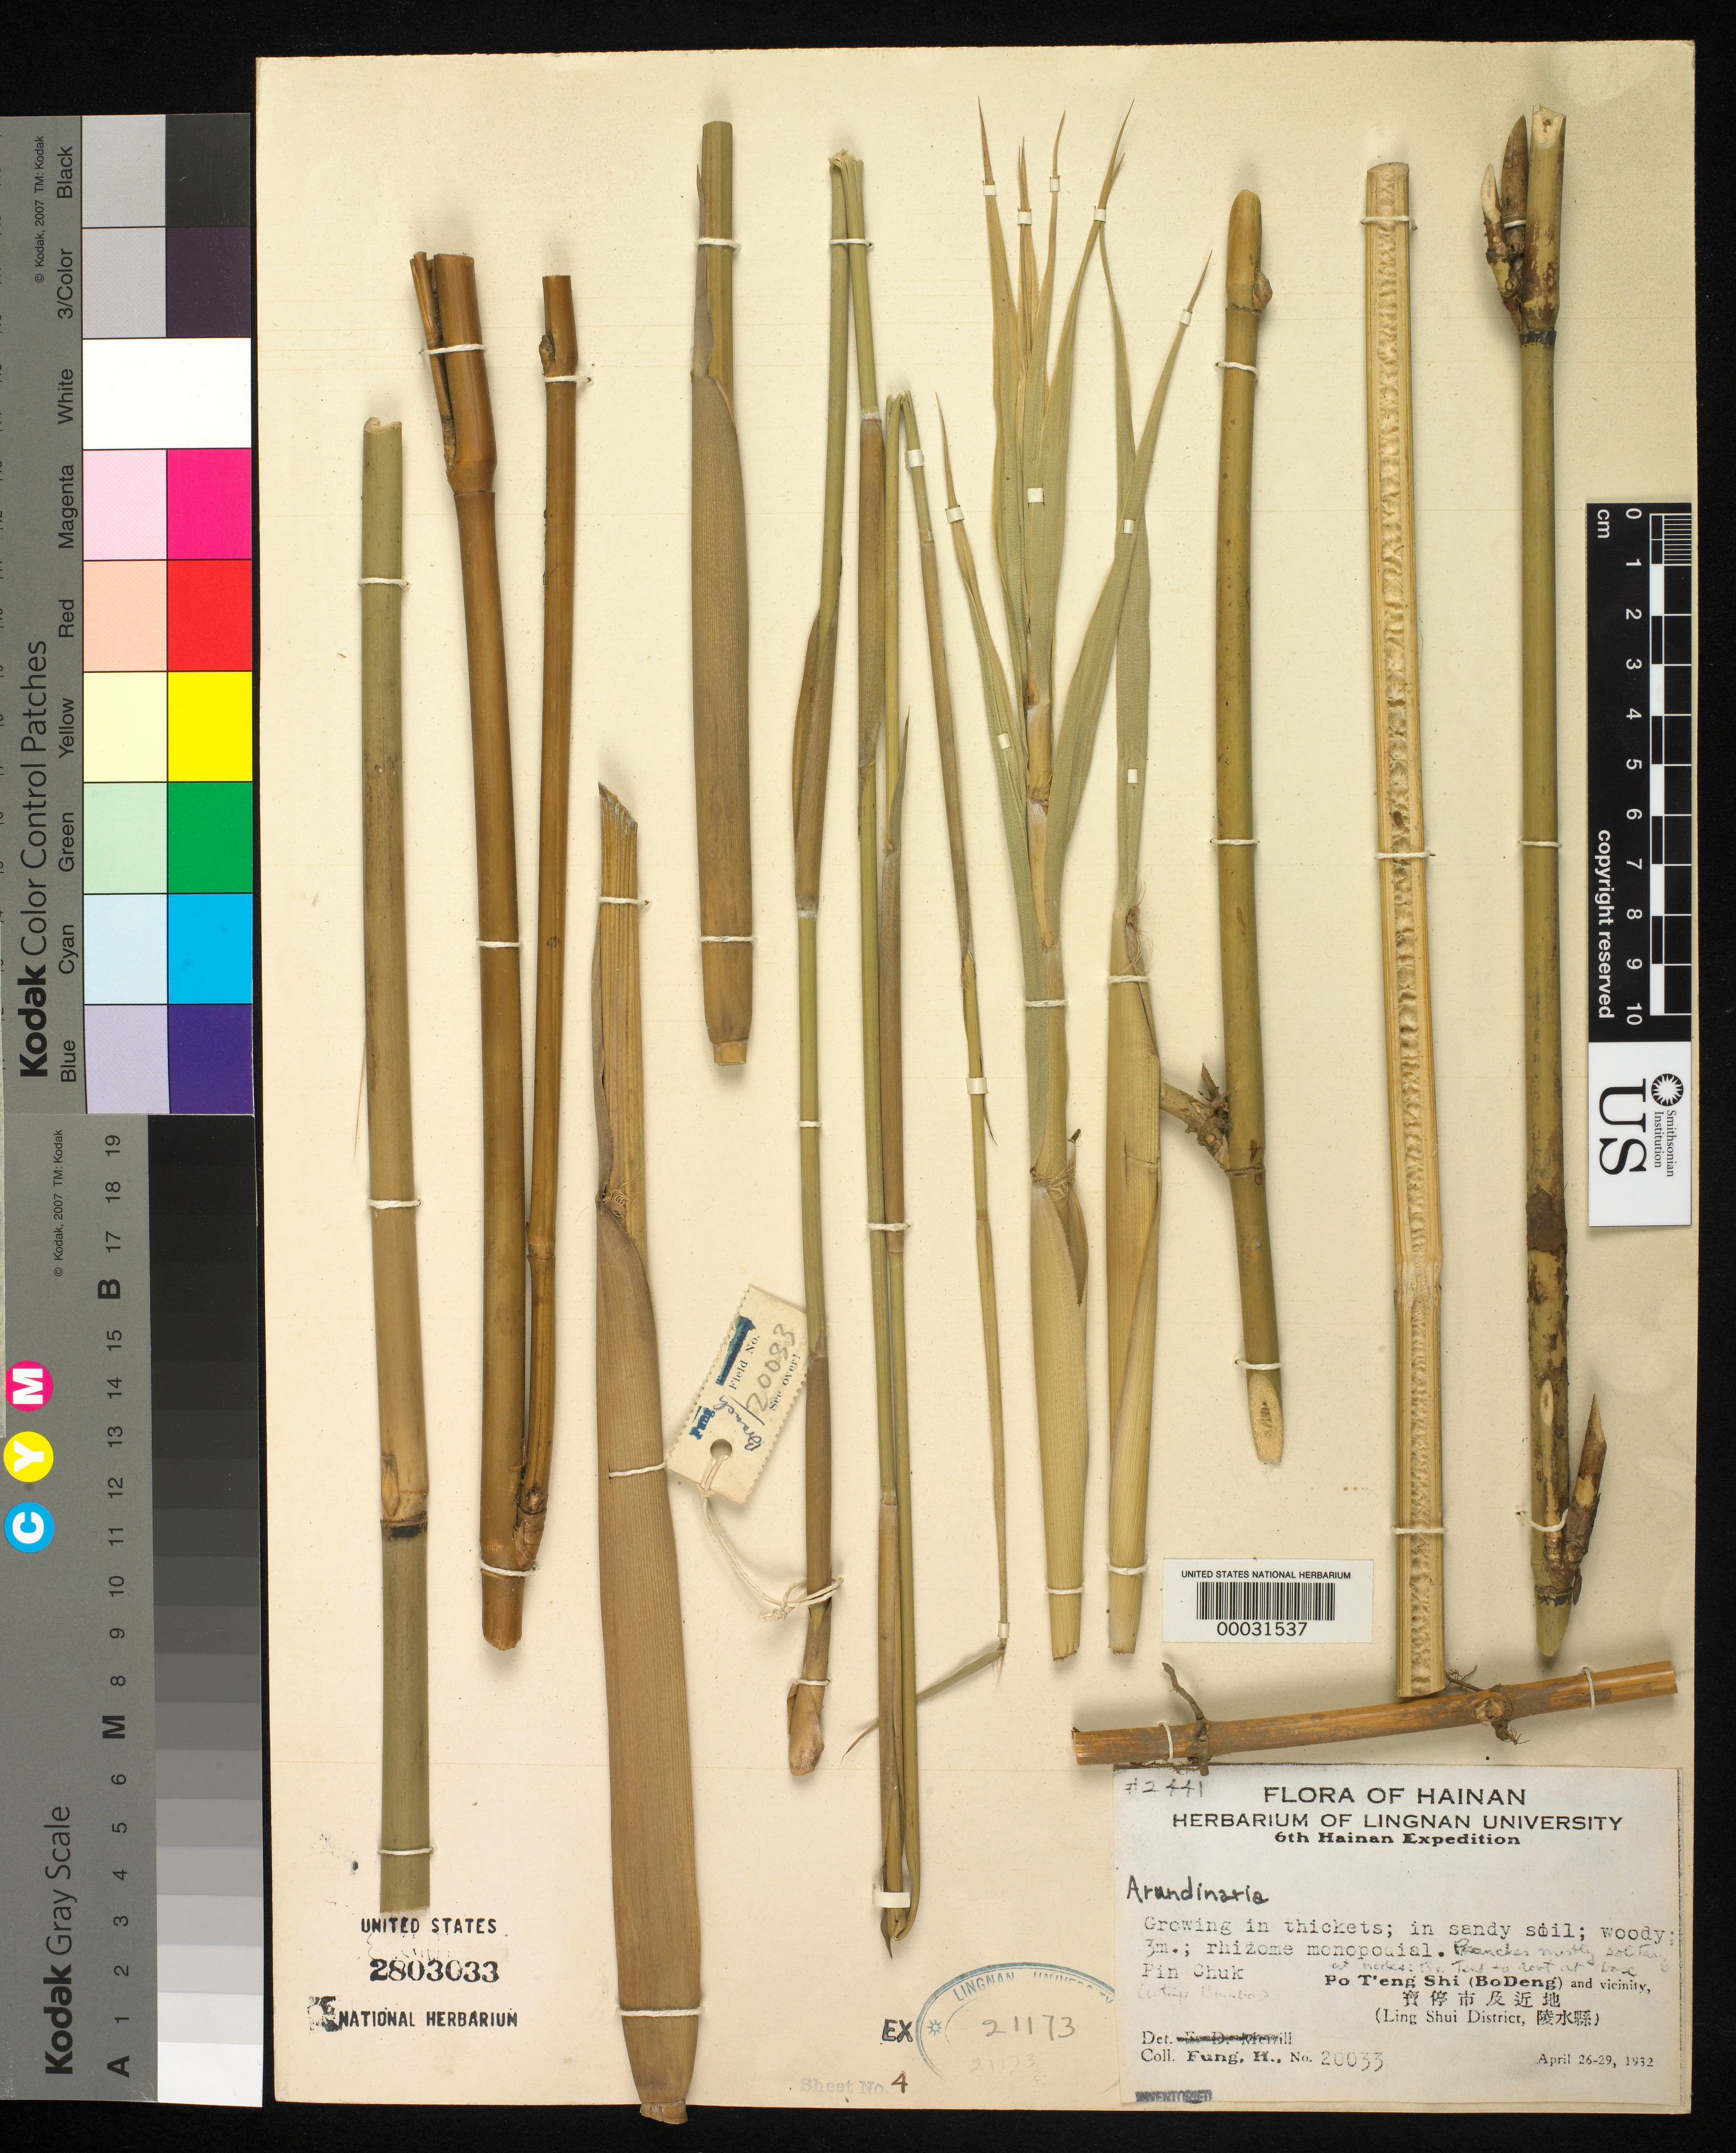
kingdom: Plantae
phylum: Tracheophyta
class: Liliopsida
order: Poales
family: Poaceae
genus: Arundinaria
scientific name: Arundinaria sp.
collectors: H. L. Fung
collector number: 20033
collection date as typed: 26 Apr 1932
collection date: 1932-04-26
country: China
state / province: Hainan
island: Hainan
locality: Po t'eng shi (bodeng)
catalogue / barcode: US 2803033